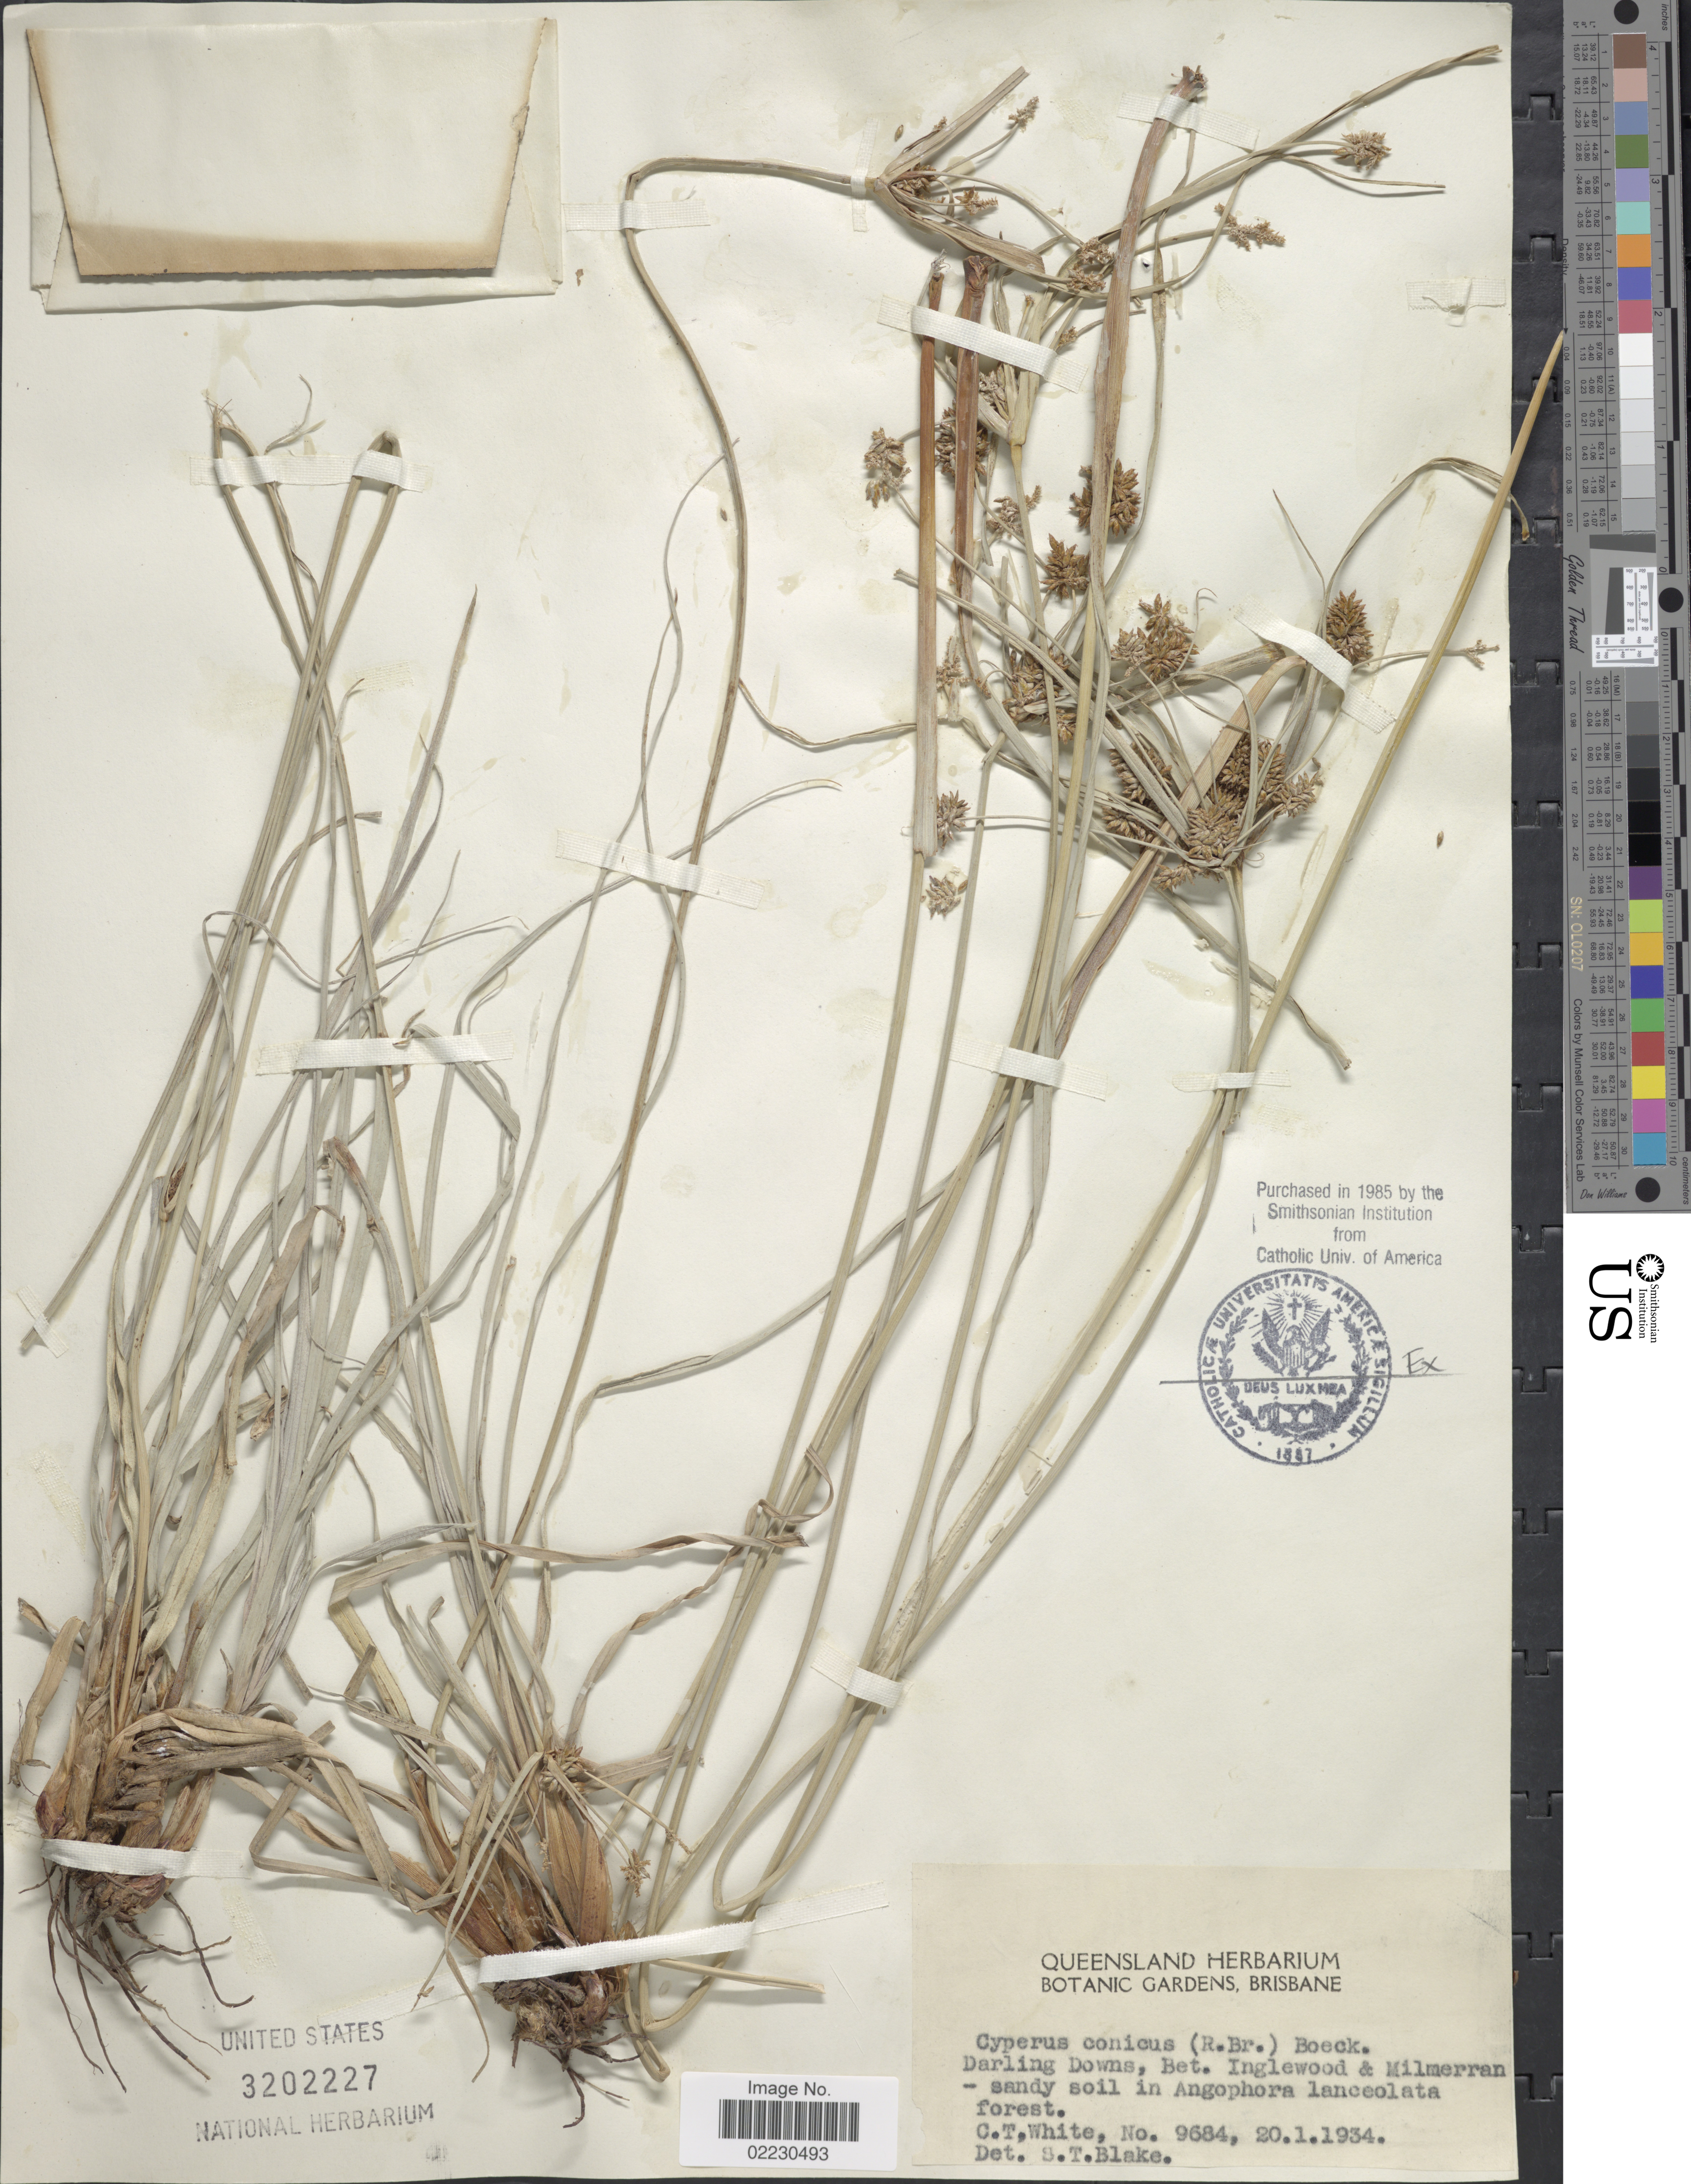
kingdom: Plantae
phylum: Tracheophyta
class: Liliopsida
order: Poales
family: Cyperaceae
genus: Cyperus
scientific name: Cyperus conicus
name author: (R. Br.) Boeckeler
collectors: C. T. White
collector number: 9684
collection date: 1934-01-20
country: Australia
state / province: Queensland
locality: Darling Downs, Bet. Inglewood & Milmerran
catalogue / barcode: US 3202227